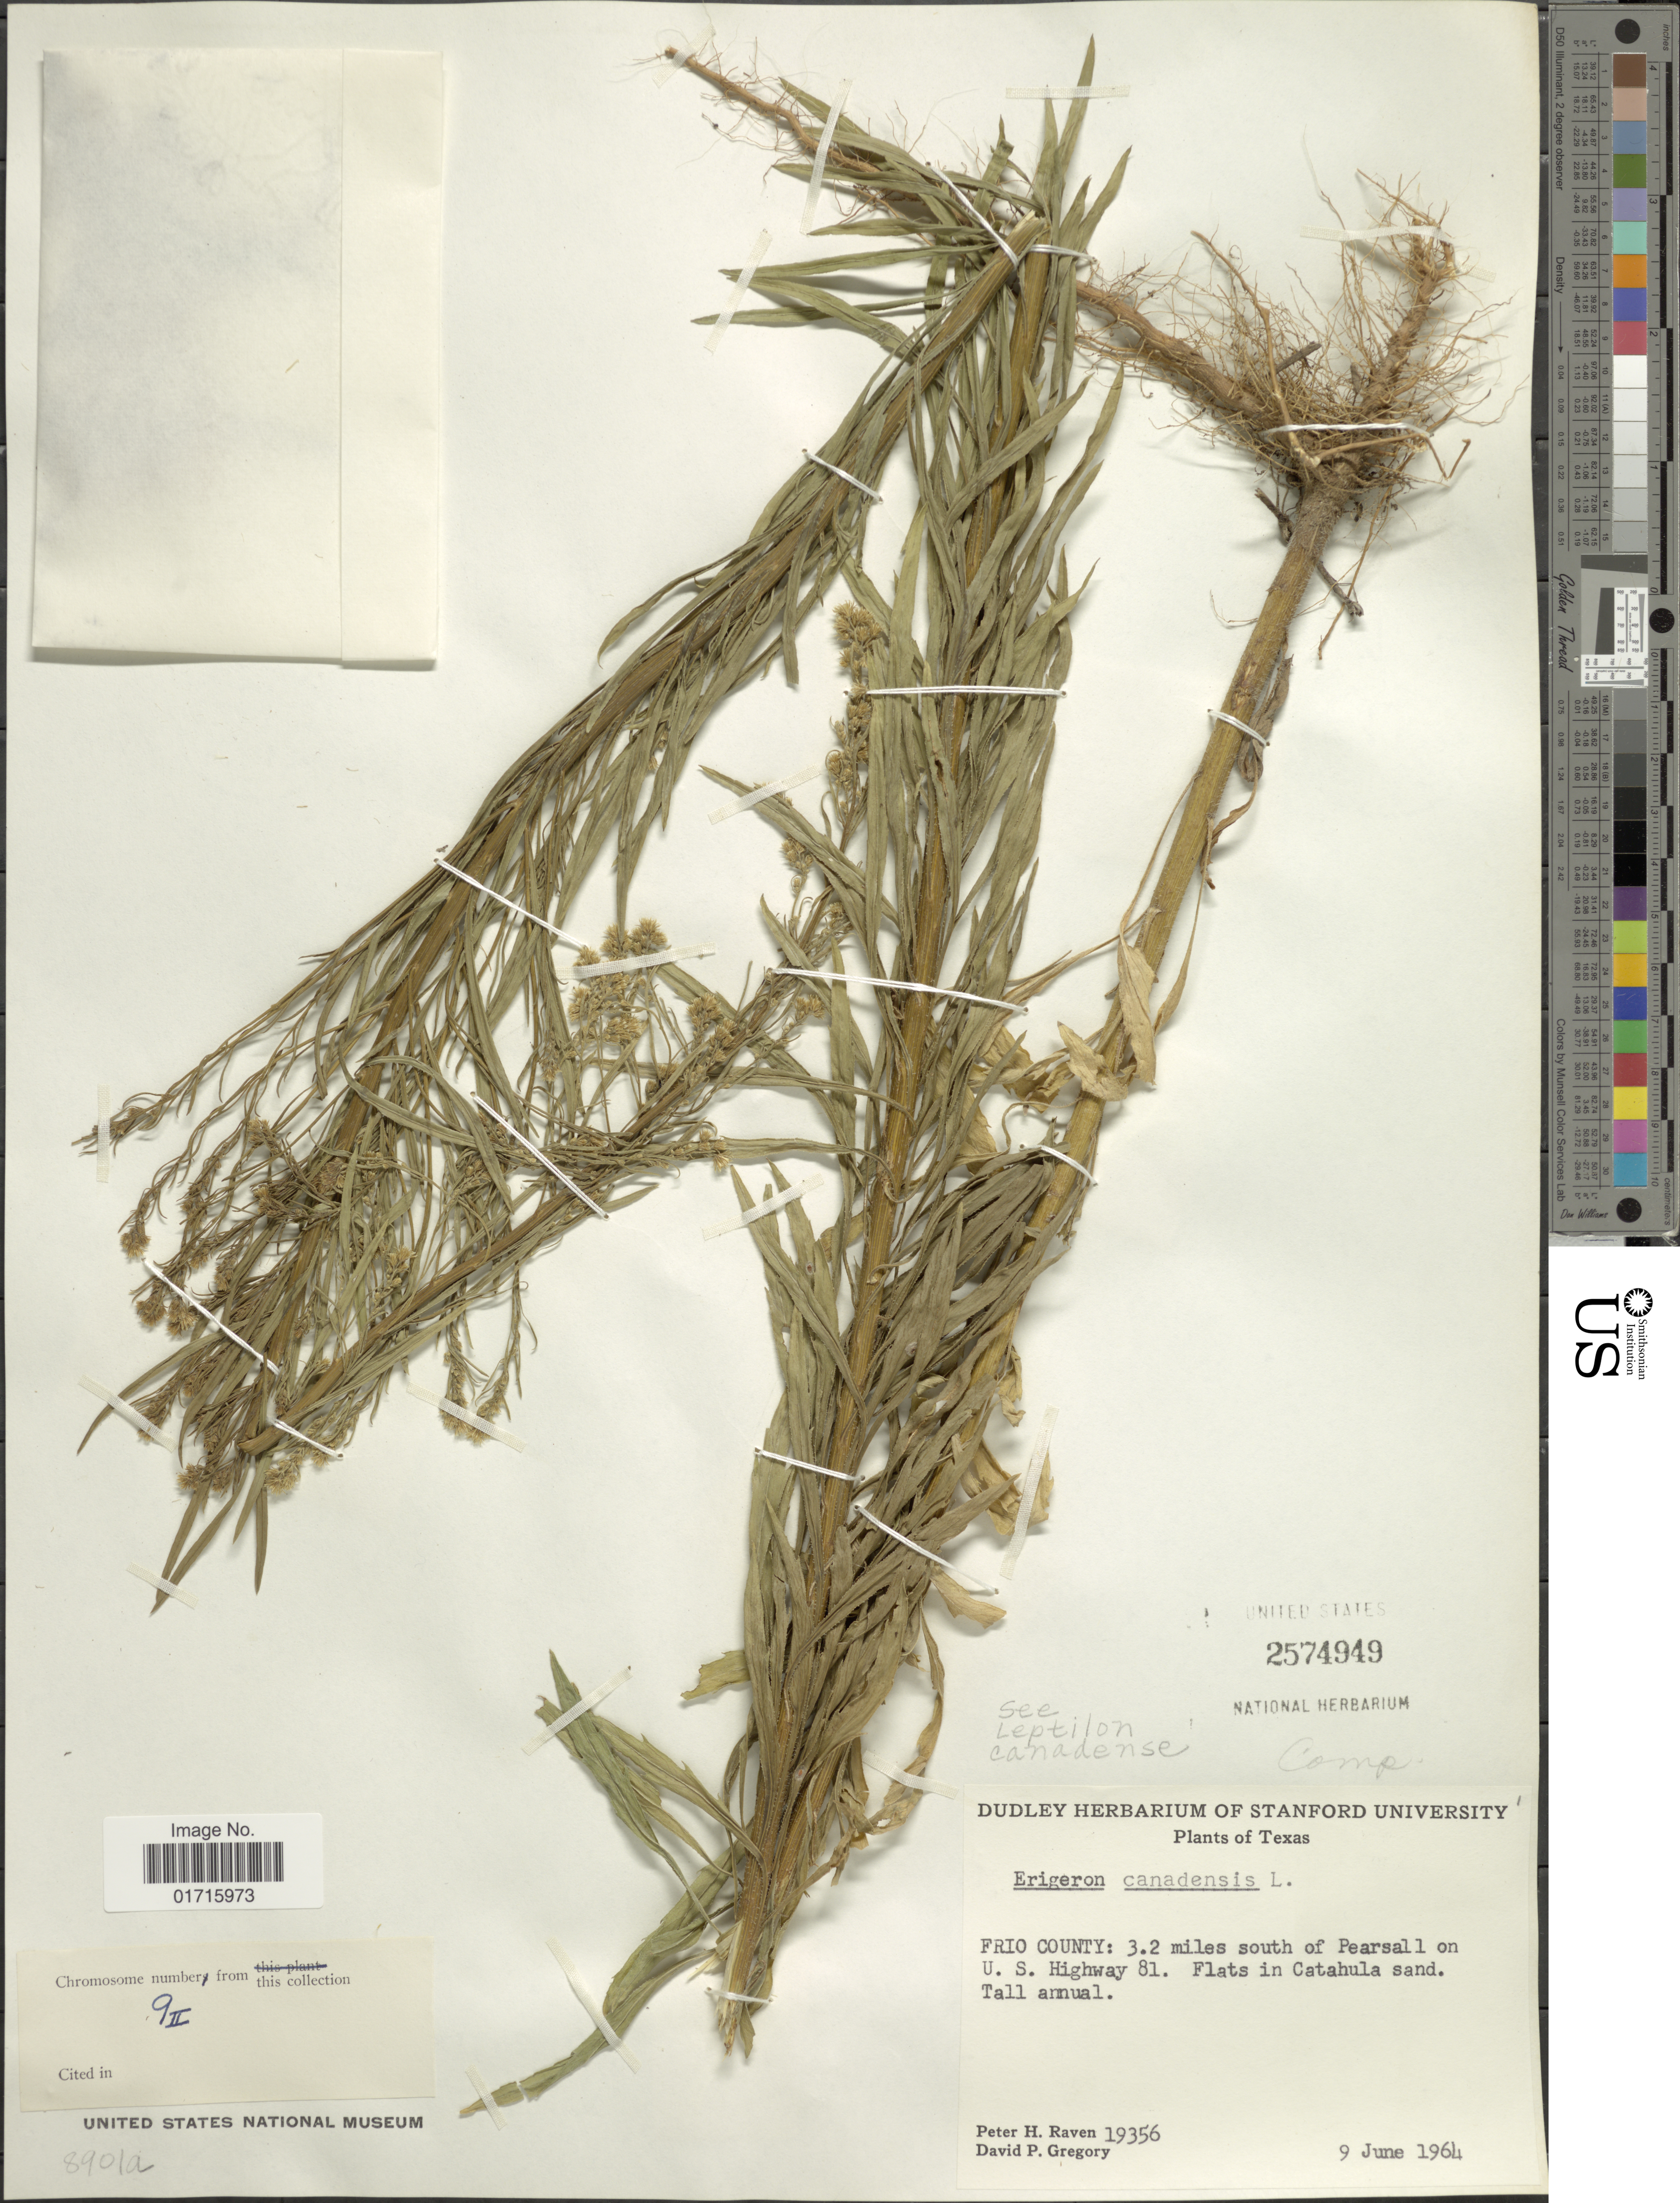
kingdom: Plantae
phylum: Tracheophyta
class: Magnoliopsida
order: Asterales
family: Asteraceae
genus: Conyza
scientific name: Conyza canadensis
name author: (L.) Cronq.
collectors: P. Raven & D. Gregory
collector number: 19356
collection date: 1964-06-09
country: United States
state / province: Texas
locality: Frio County: 3.2 miles south of Pearsall on U. S Highway 81. Flats in Catahula sand.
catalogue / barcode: US 2574949